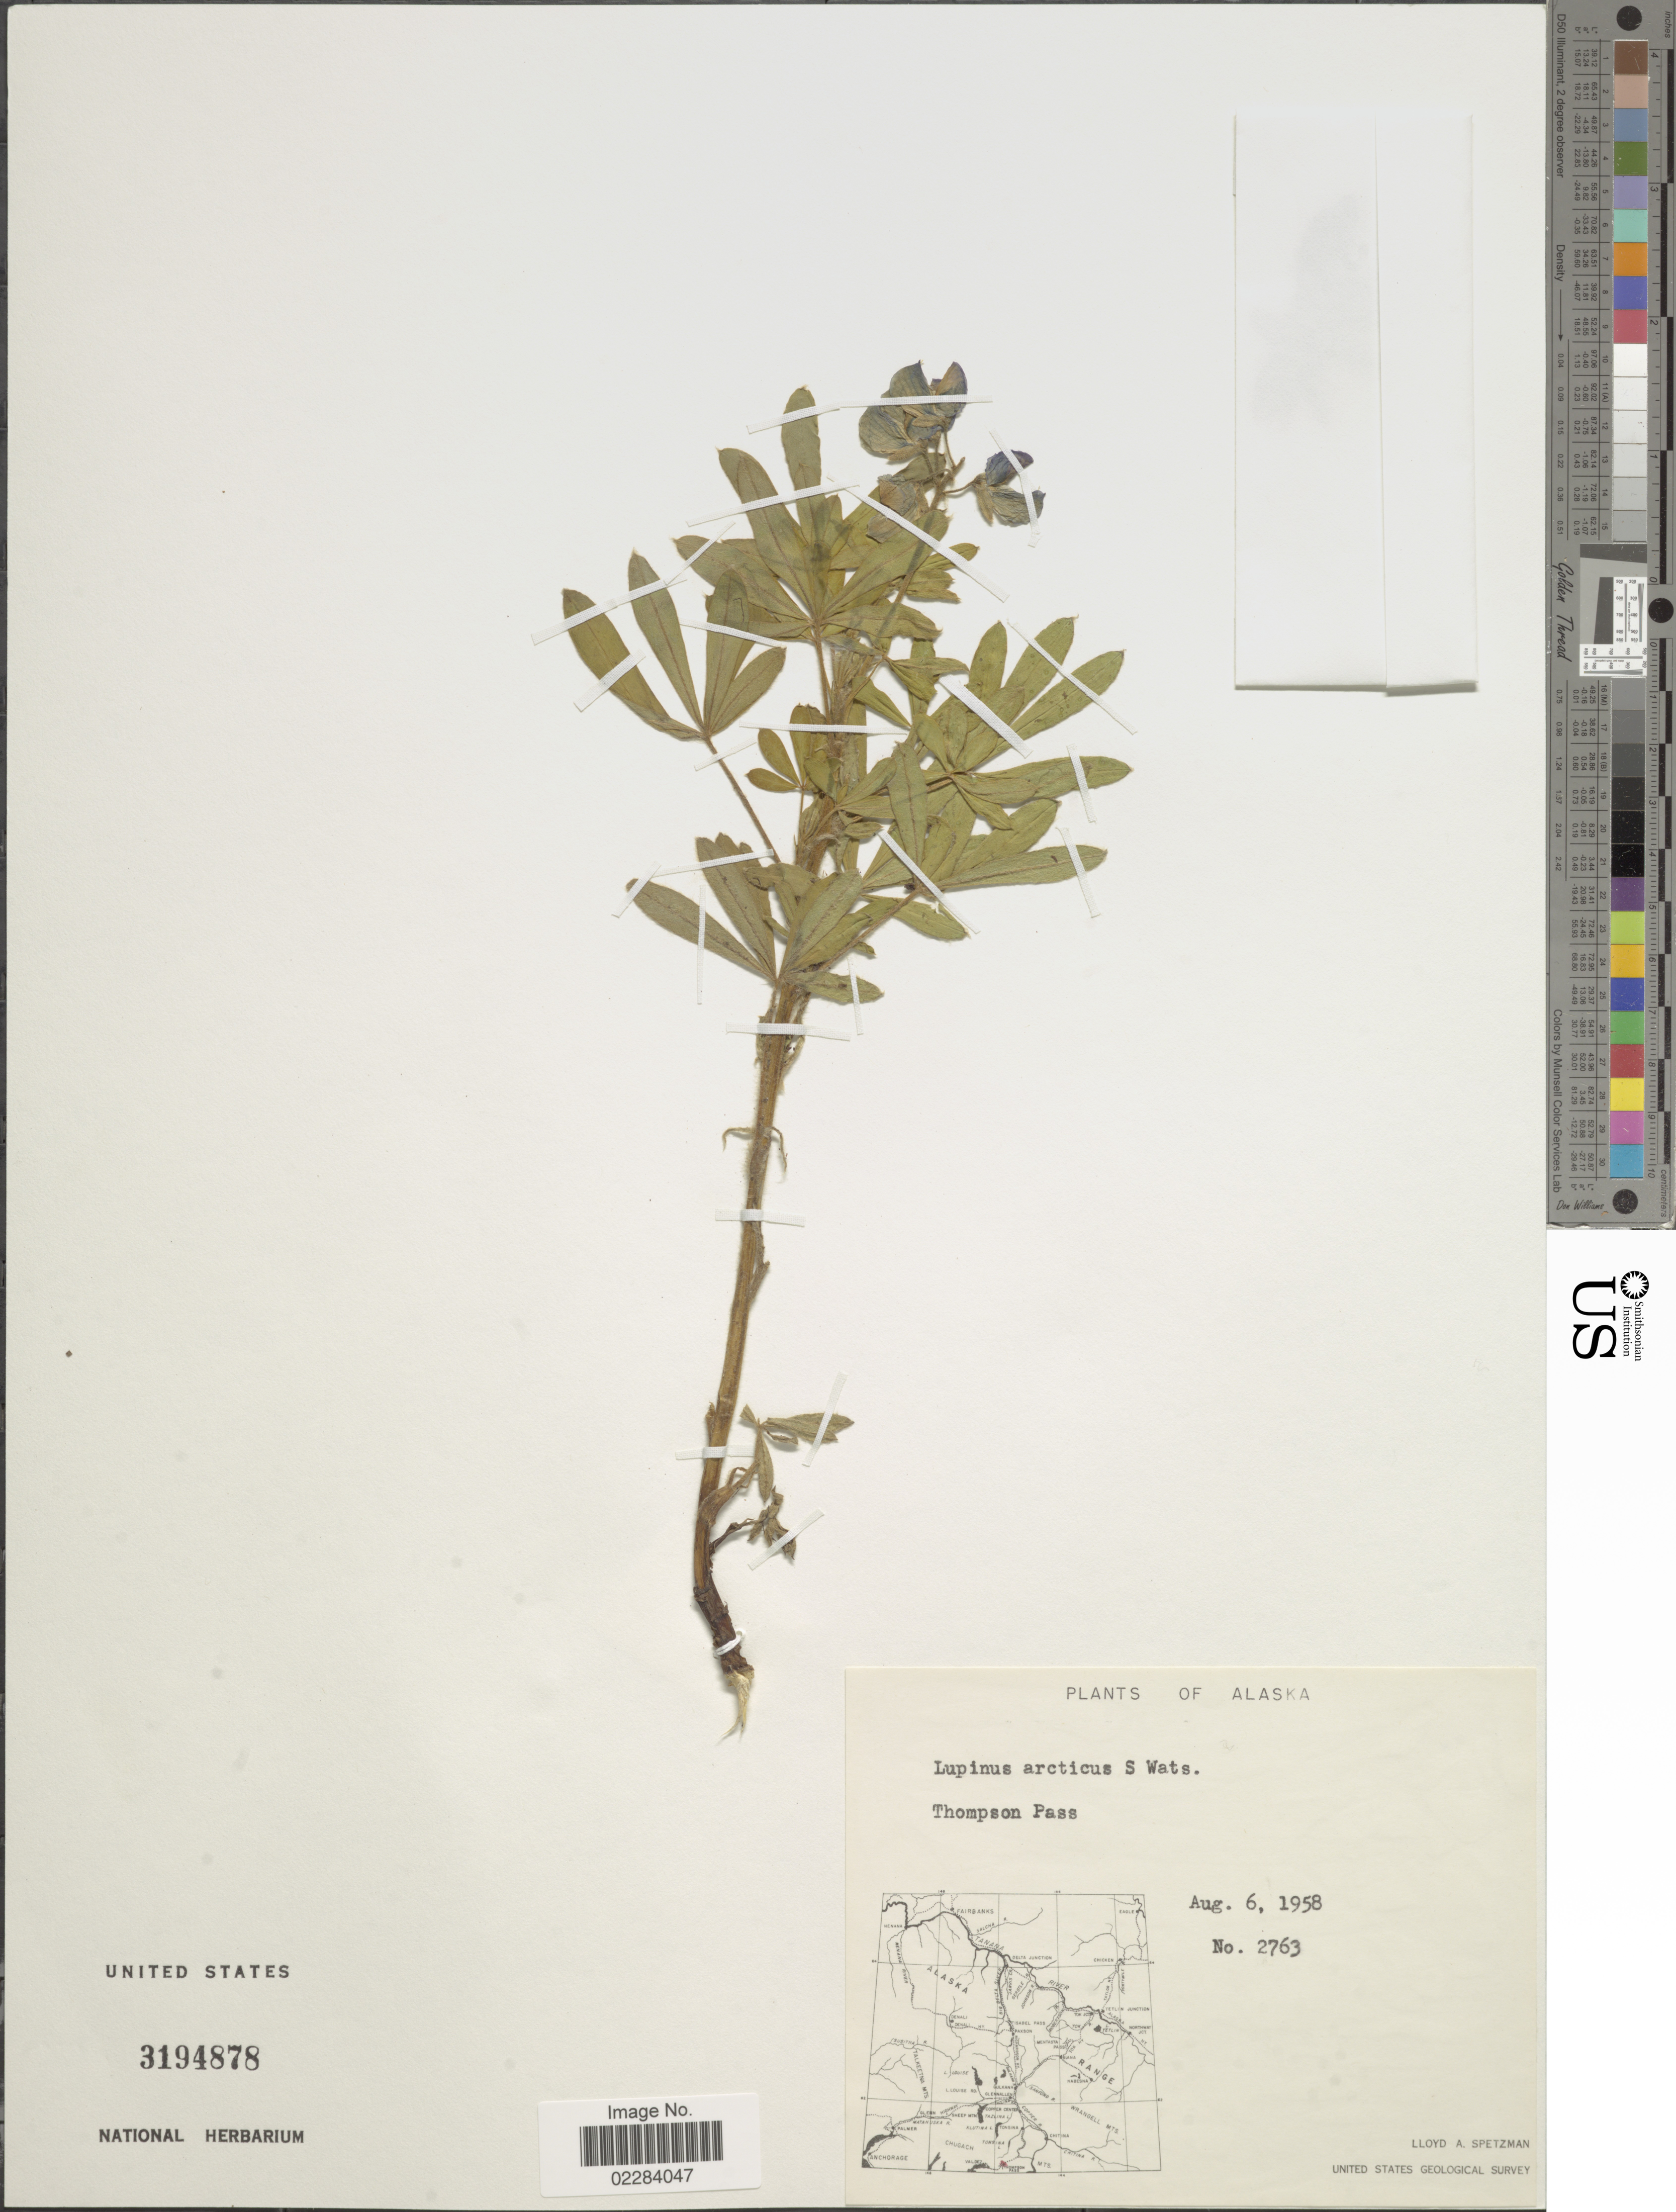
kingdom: Plantae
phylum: Tracheophyta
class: Magnoliopsida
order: Fabales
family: Fabaceae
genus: Lupinus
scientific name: Lupinus arcticus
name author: S. Watson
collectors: L. Spetzman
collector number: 2763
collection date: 1958-08-06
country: United States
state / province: Alaska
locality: Thompson Pass.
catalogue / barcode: US 3194878